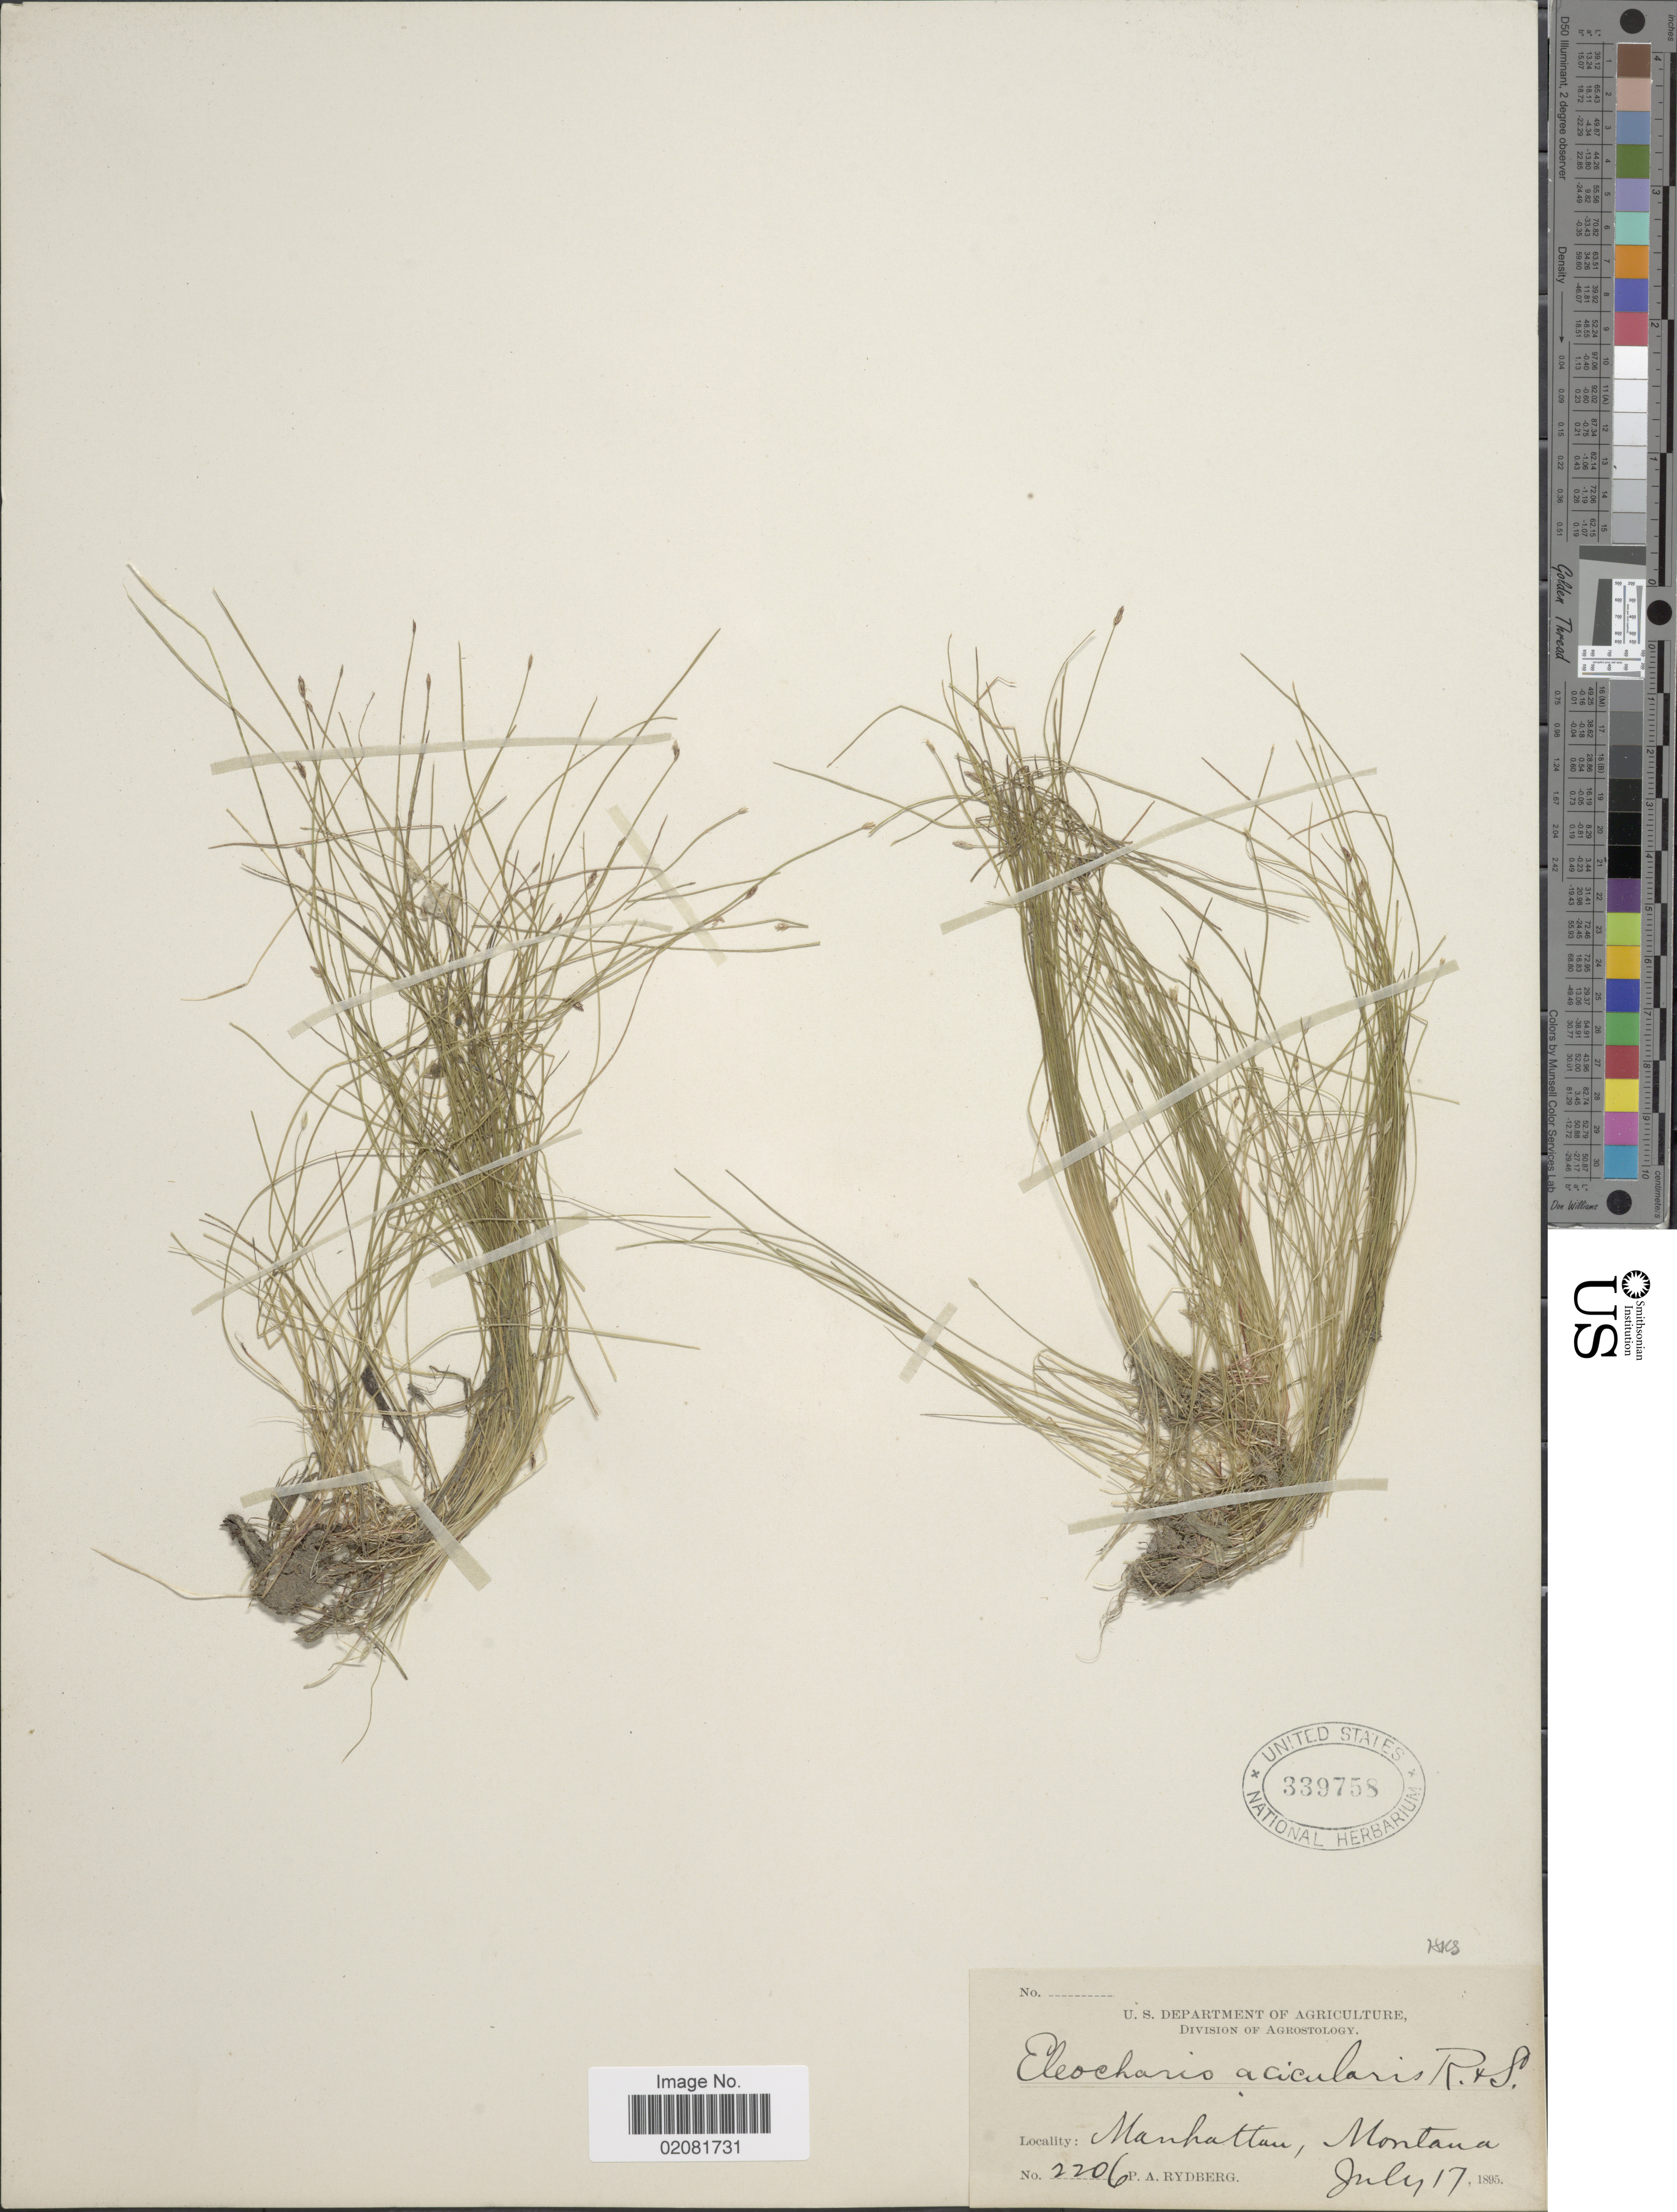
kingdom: Plantae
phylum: Tracheophyta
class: Liliopsida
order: Poales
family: Cyperaceae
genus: Eleocharis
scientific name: Eleocharis acicularis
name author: (L.) Roem. & Schult.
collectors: P. A. Rydberg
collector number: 2206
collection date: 1895-07-17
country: United States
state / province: Montana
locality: Manhattan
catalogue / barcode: US 339758